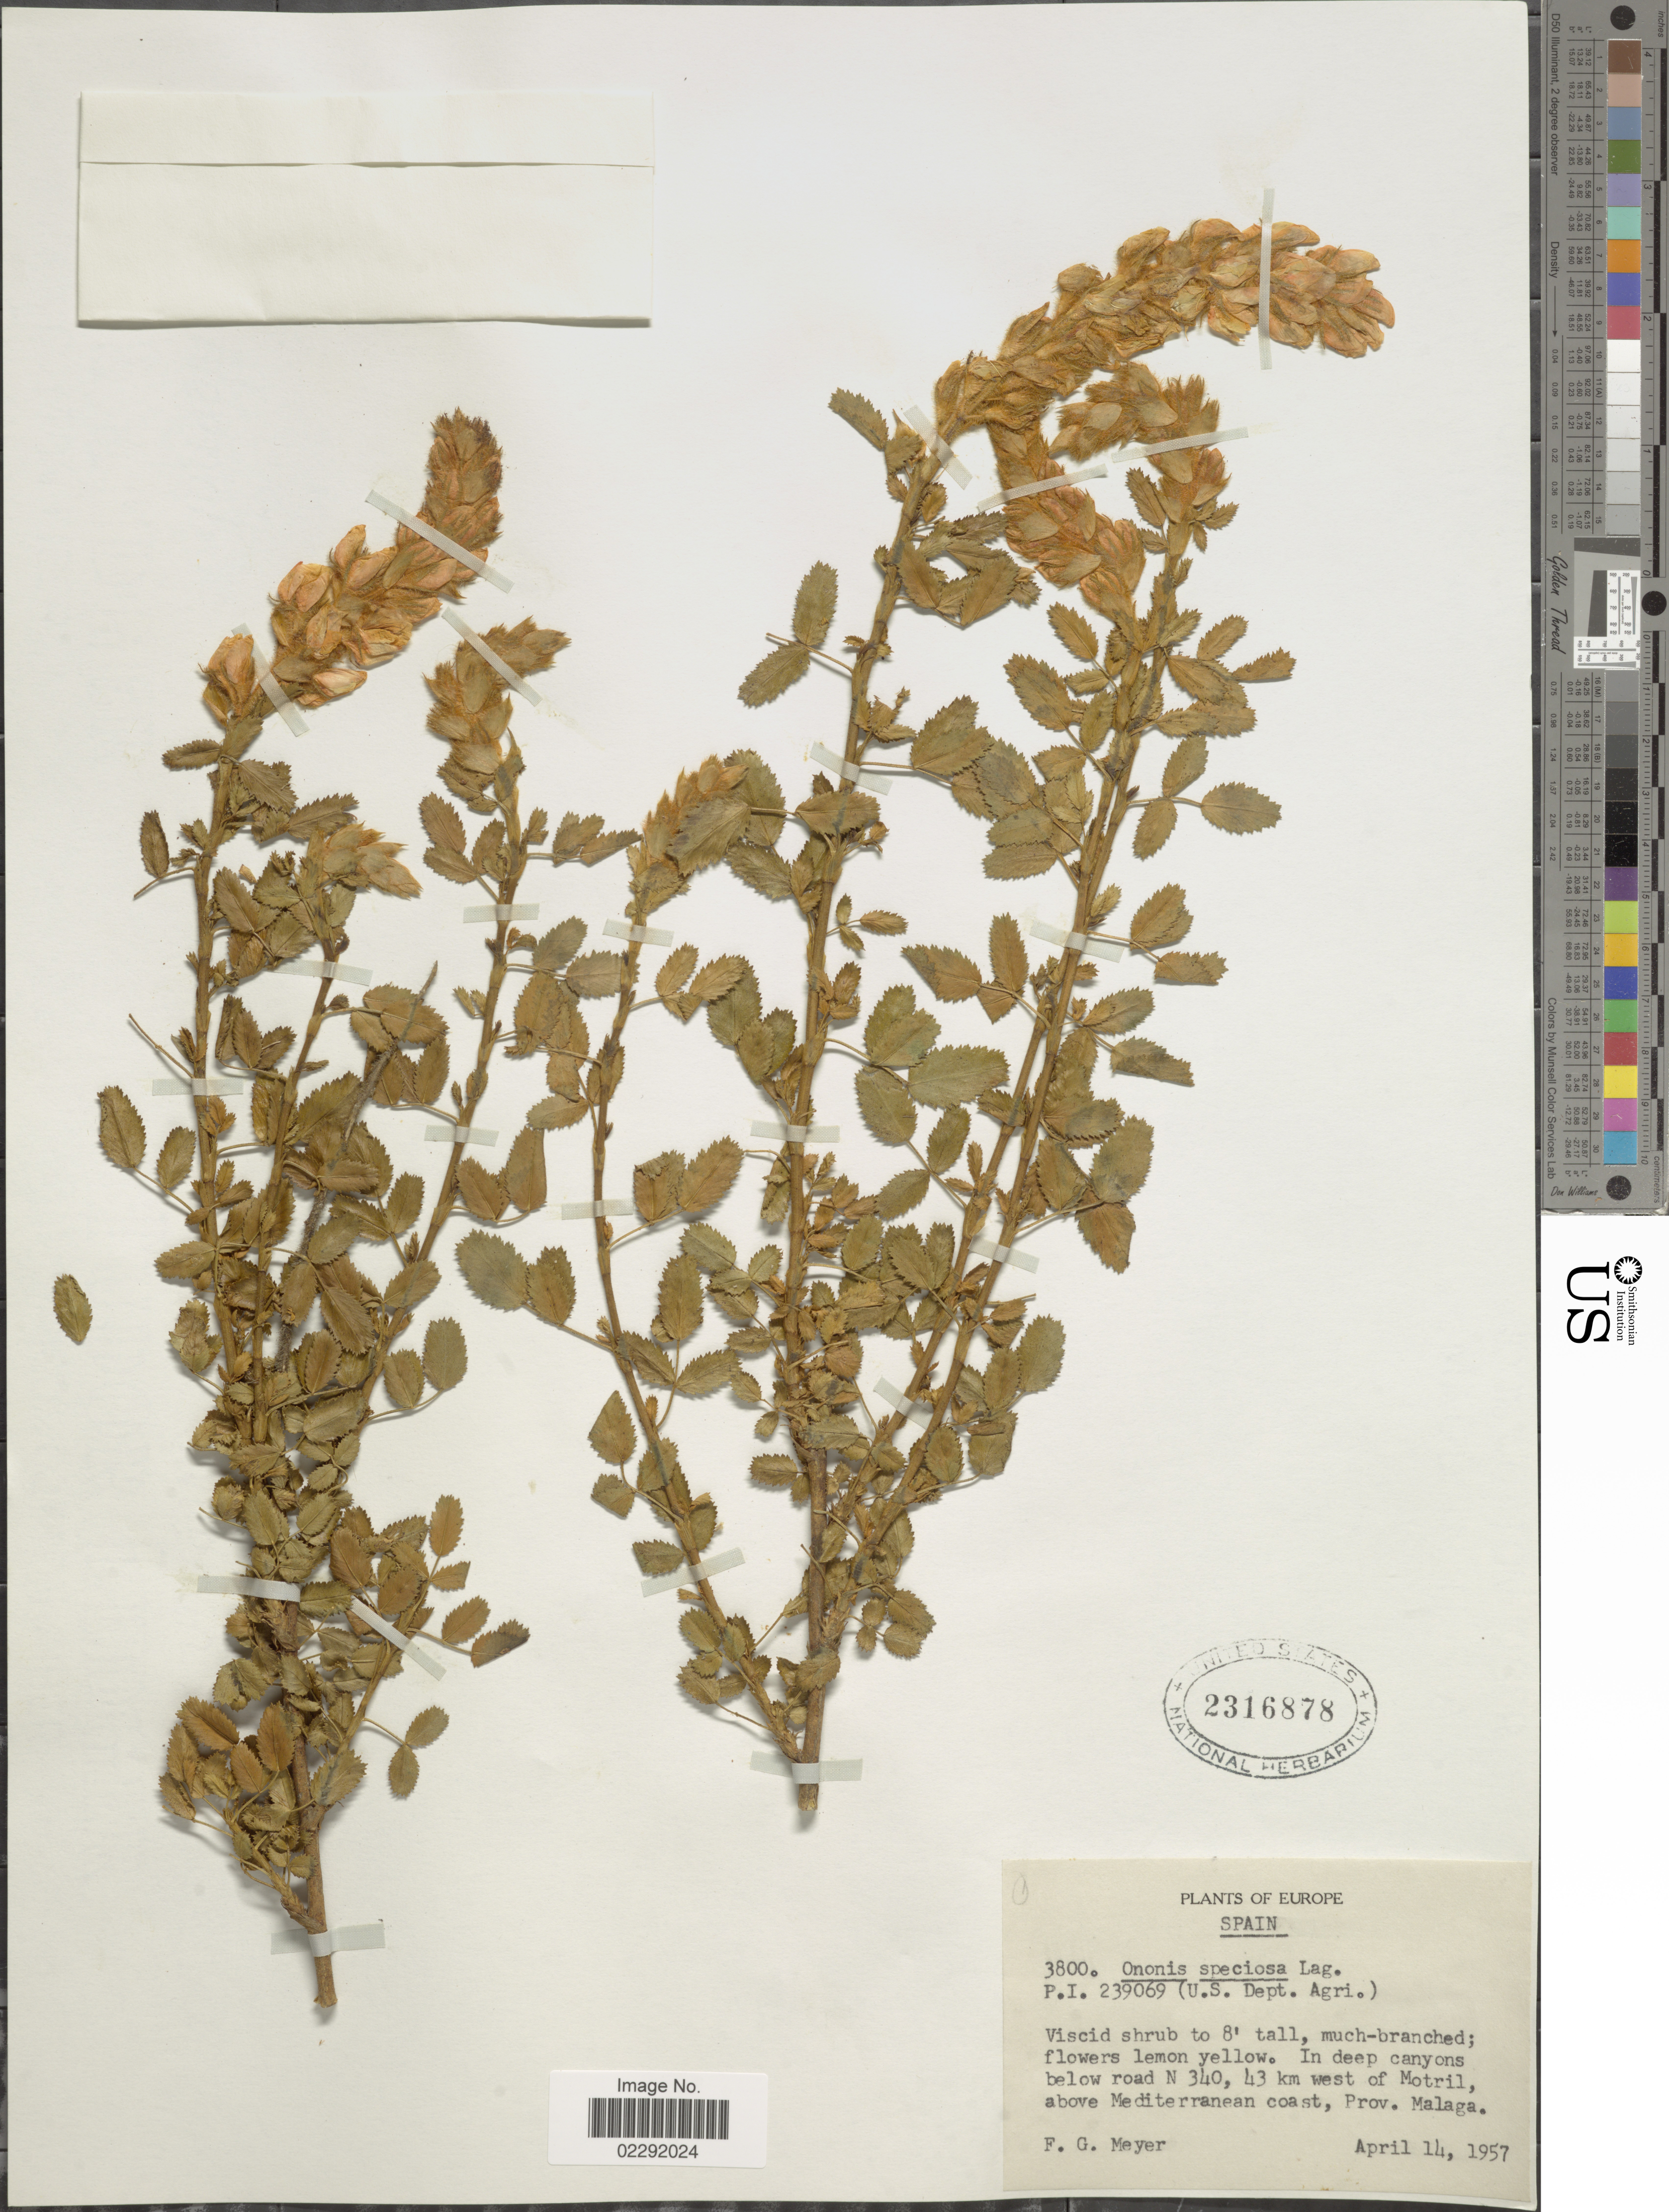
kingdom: Plantae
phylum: Tracheophyta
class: Magnoliopsida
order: Fabales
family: Fabaceae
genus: Ononis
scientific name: Ononis speciosa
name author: Lag.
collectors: F. G. Meyer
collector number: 3800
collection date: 1957-04-14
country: Spain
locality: In deep canyons below road N 340, 43 km west of Motril, above Mediterranean coast, Prov. Malaga.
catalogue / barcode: US 2316878